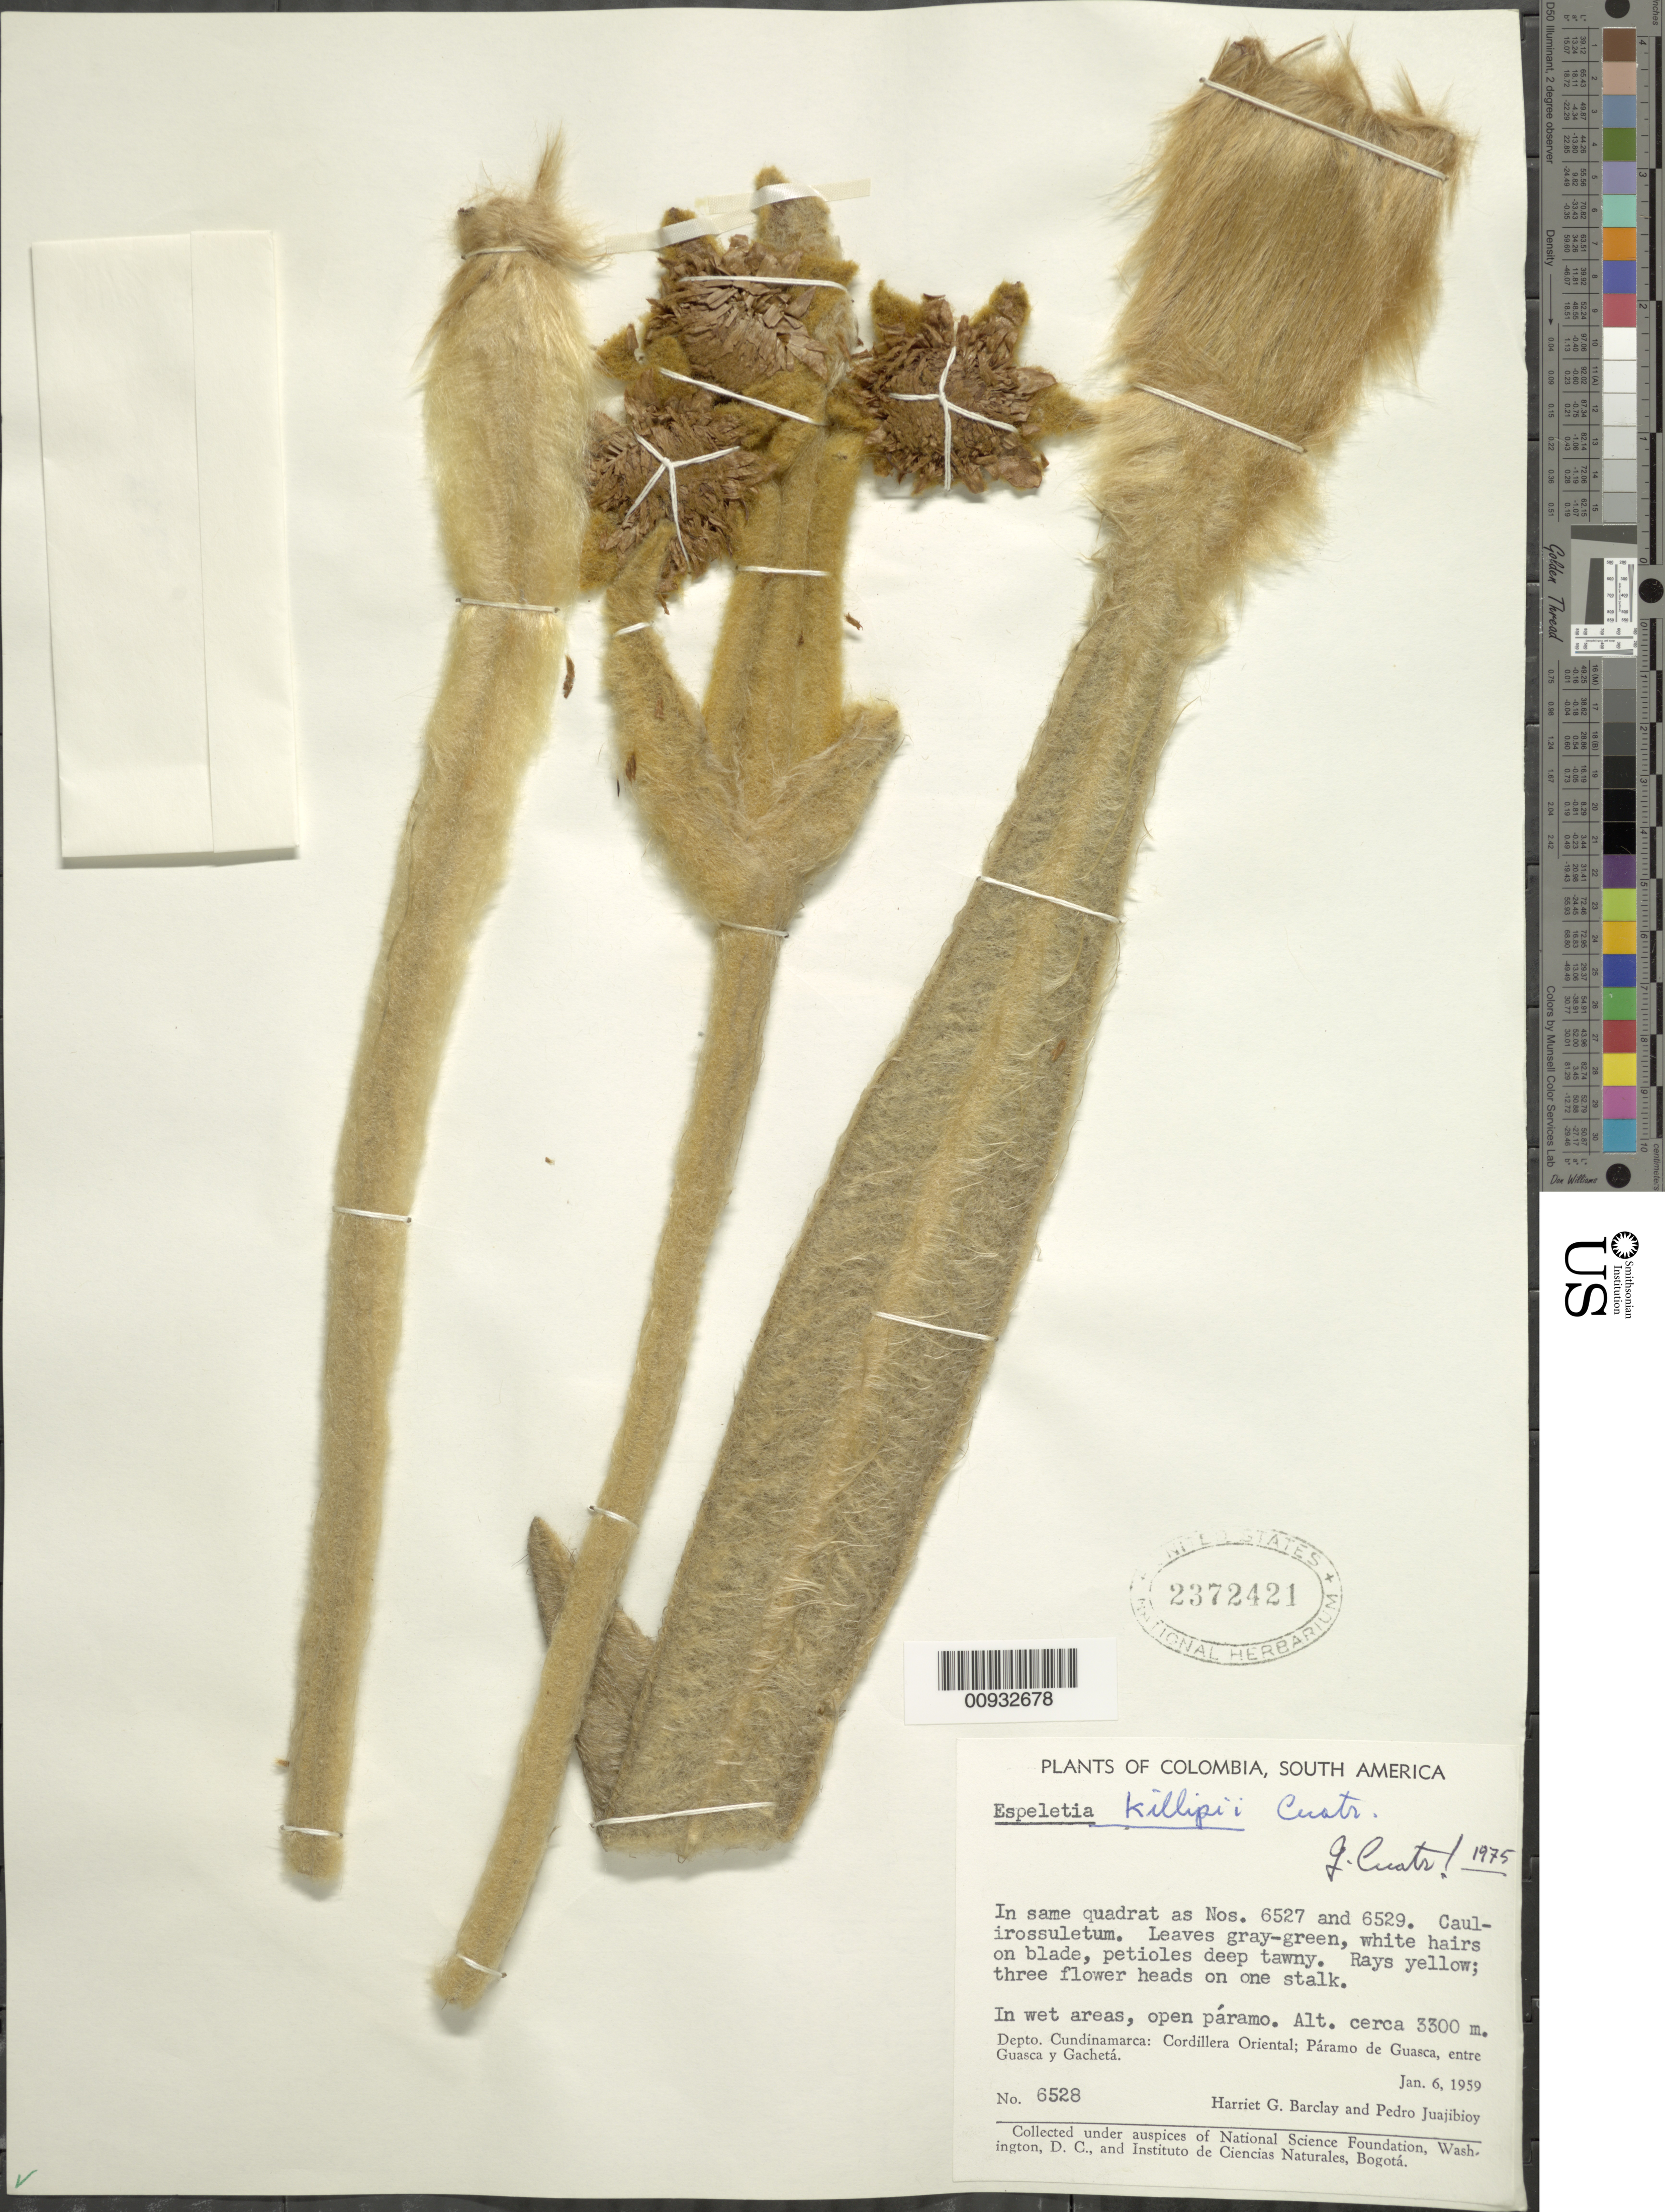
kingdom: Plantae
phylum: Tracheophyta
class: Magnoliopsida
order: Asterales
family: Asteraceae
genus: Espeletia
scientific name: Espeletia killipii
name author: Cuatrec.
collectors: H. G. Barclay & P. Juajibioy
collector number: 6528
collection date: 1959-01-06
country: Colombia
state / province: Cundinamarca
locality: Cordillera Oriental; Paramo de Guasca, entre Guasca y Gacheta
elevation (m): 3300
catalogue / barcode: US 2372421